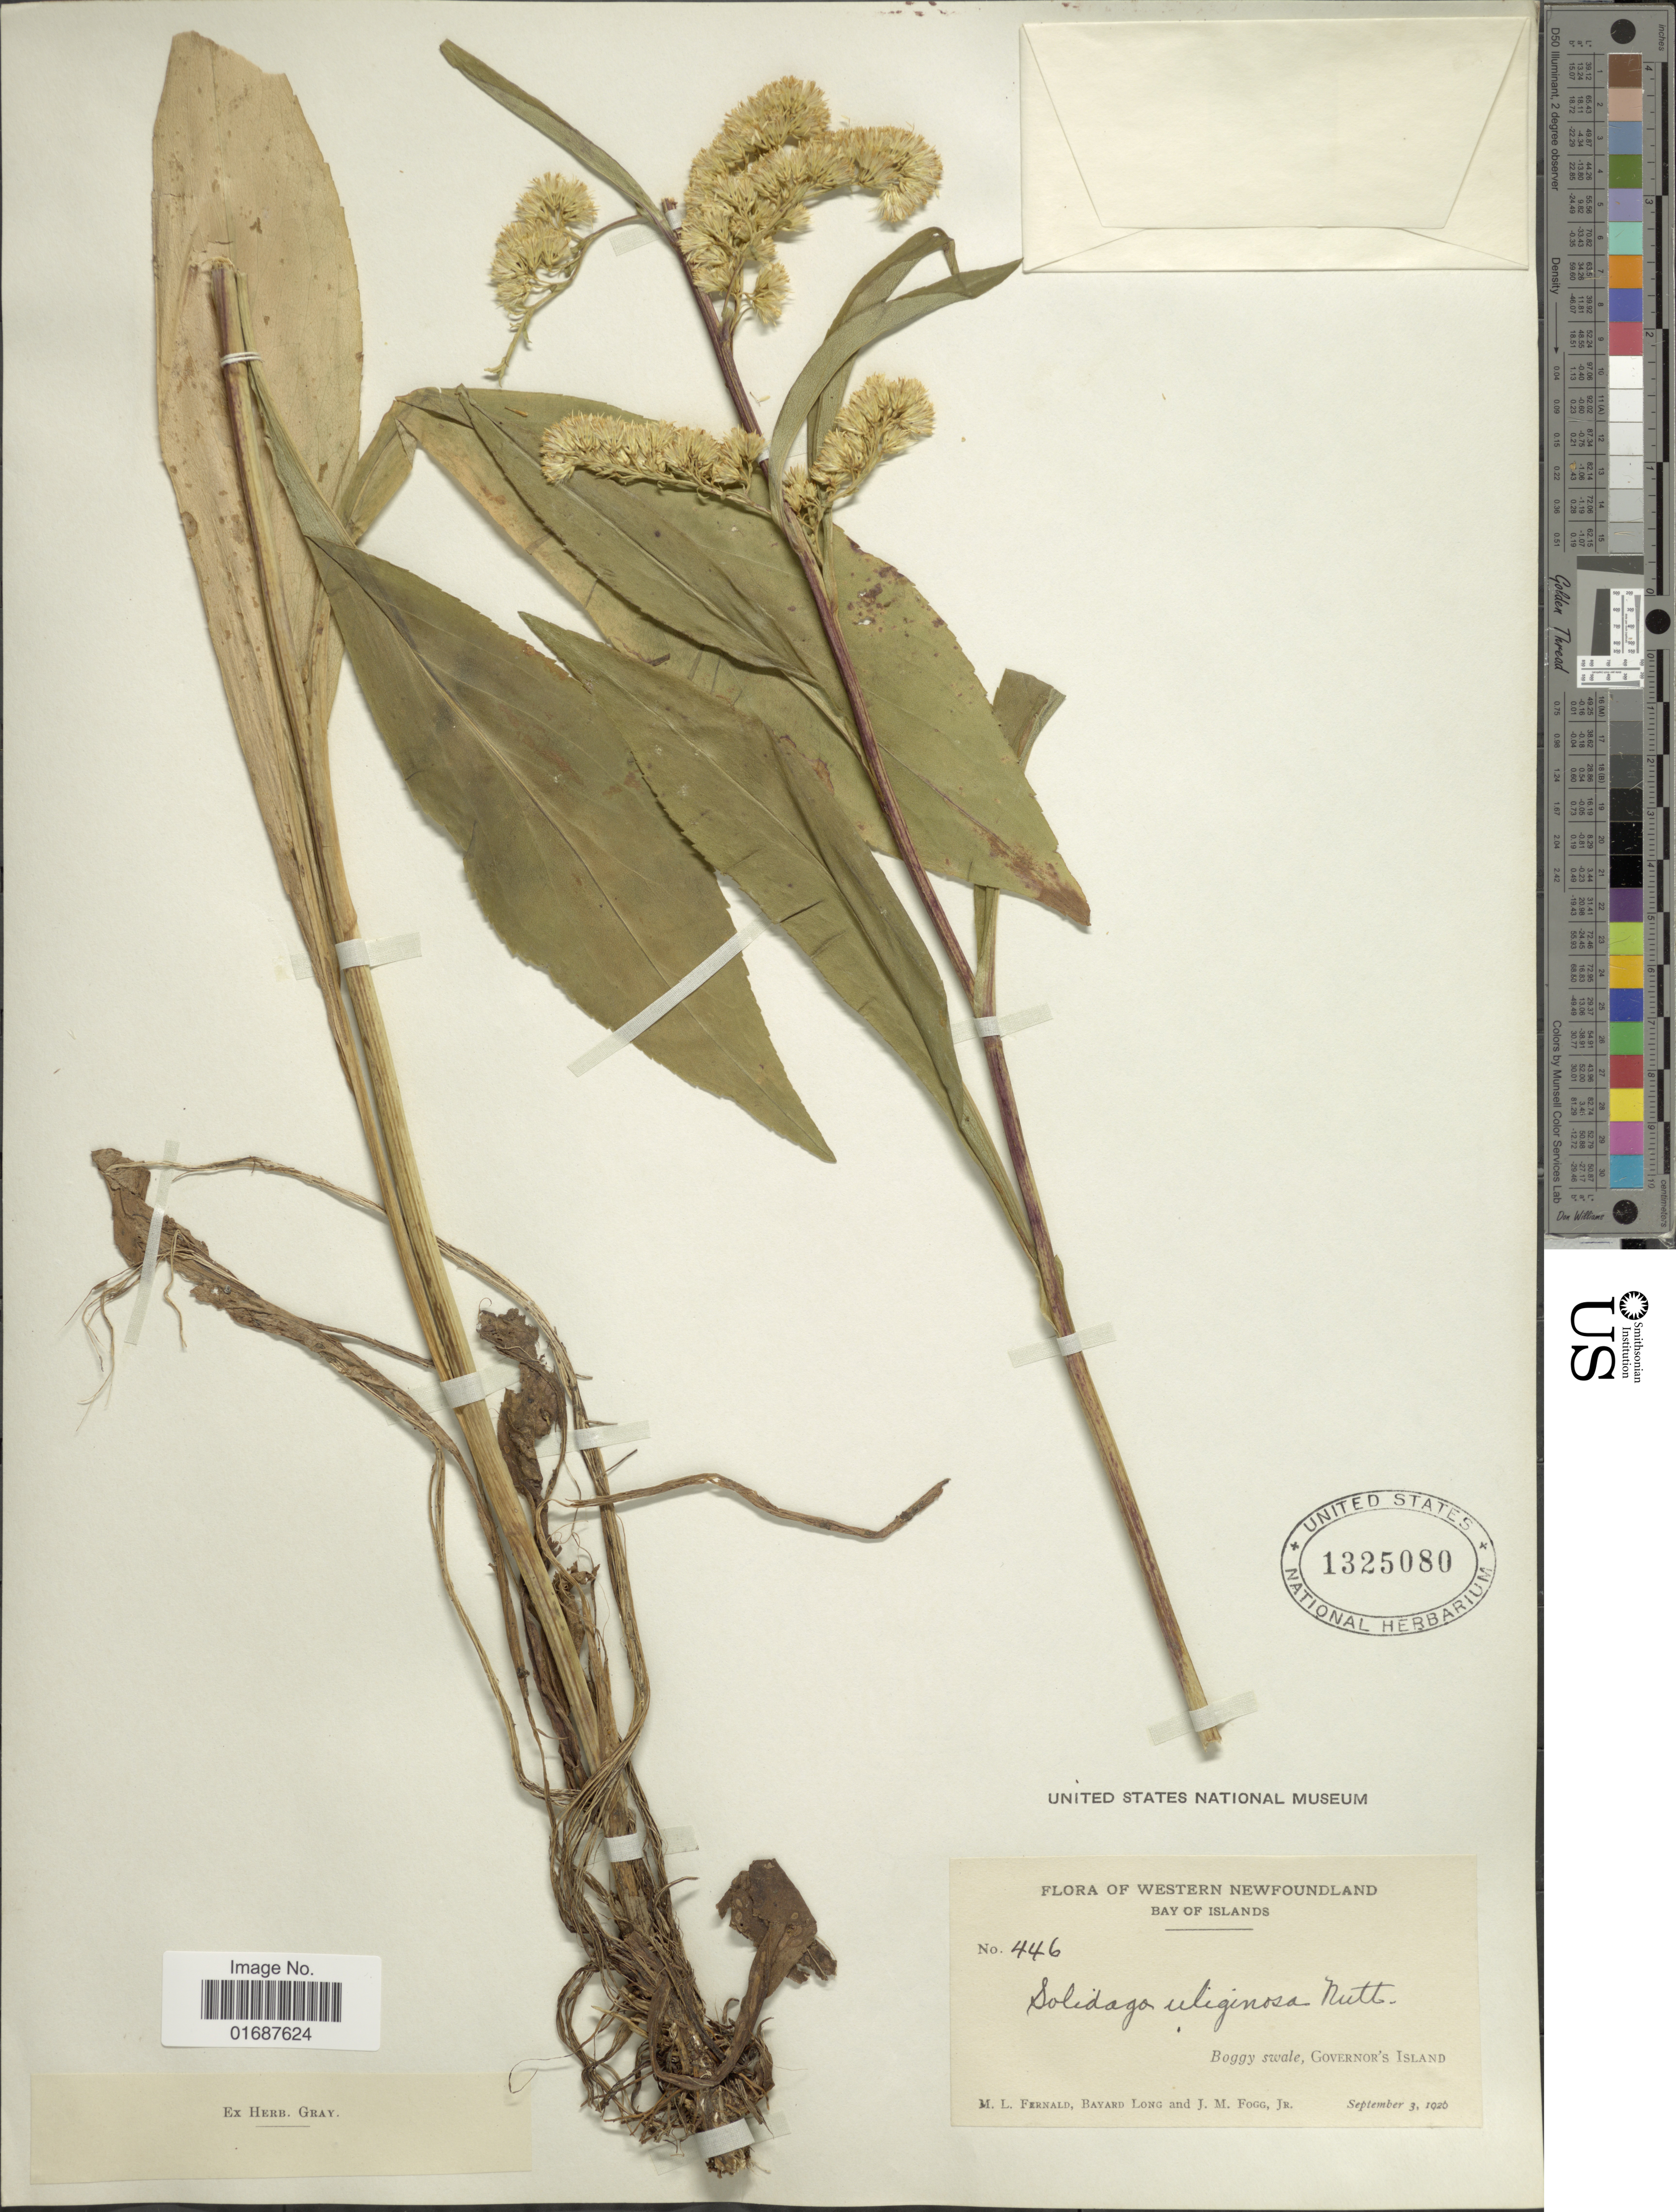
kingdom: Plantae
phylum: Tracheophyta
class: Magnoliopsida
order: Asterales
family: Asteraceae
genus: Solidago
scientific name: Solidago uliginosa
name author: Nutt.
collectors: M. L. Fernald, B. Long & J. Fogg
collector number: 446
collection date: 1926-09-03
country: Canada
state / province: Newfoundland and Labrador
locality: Western Newfoundland. Bay of Islands. Governor's Island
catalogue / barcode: US 1325080